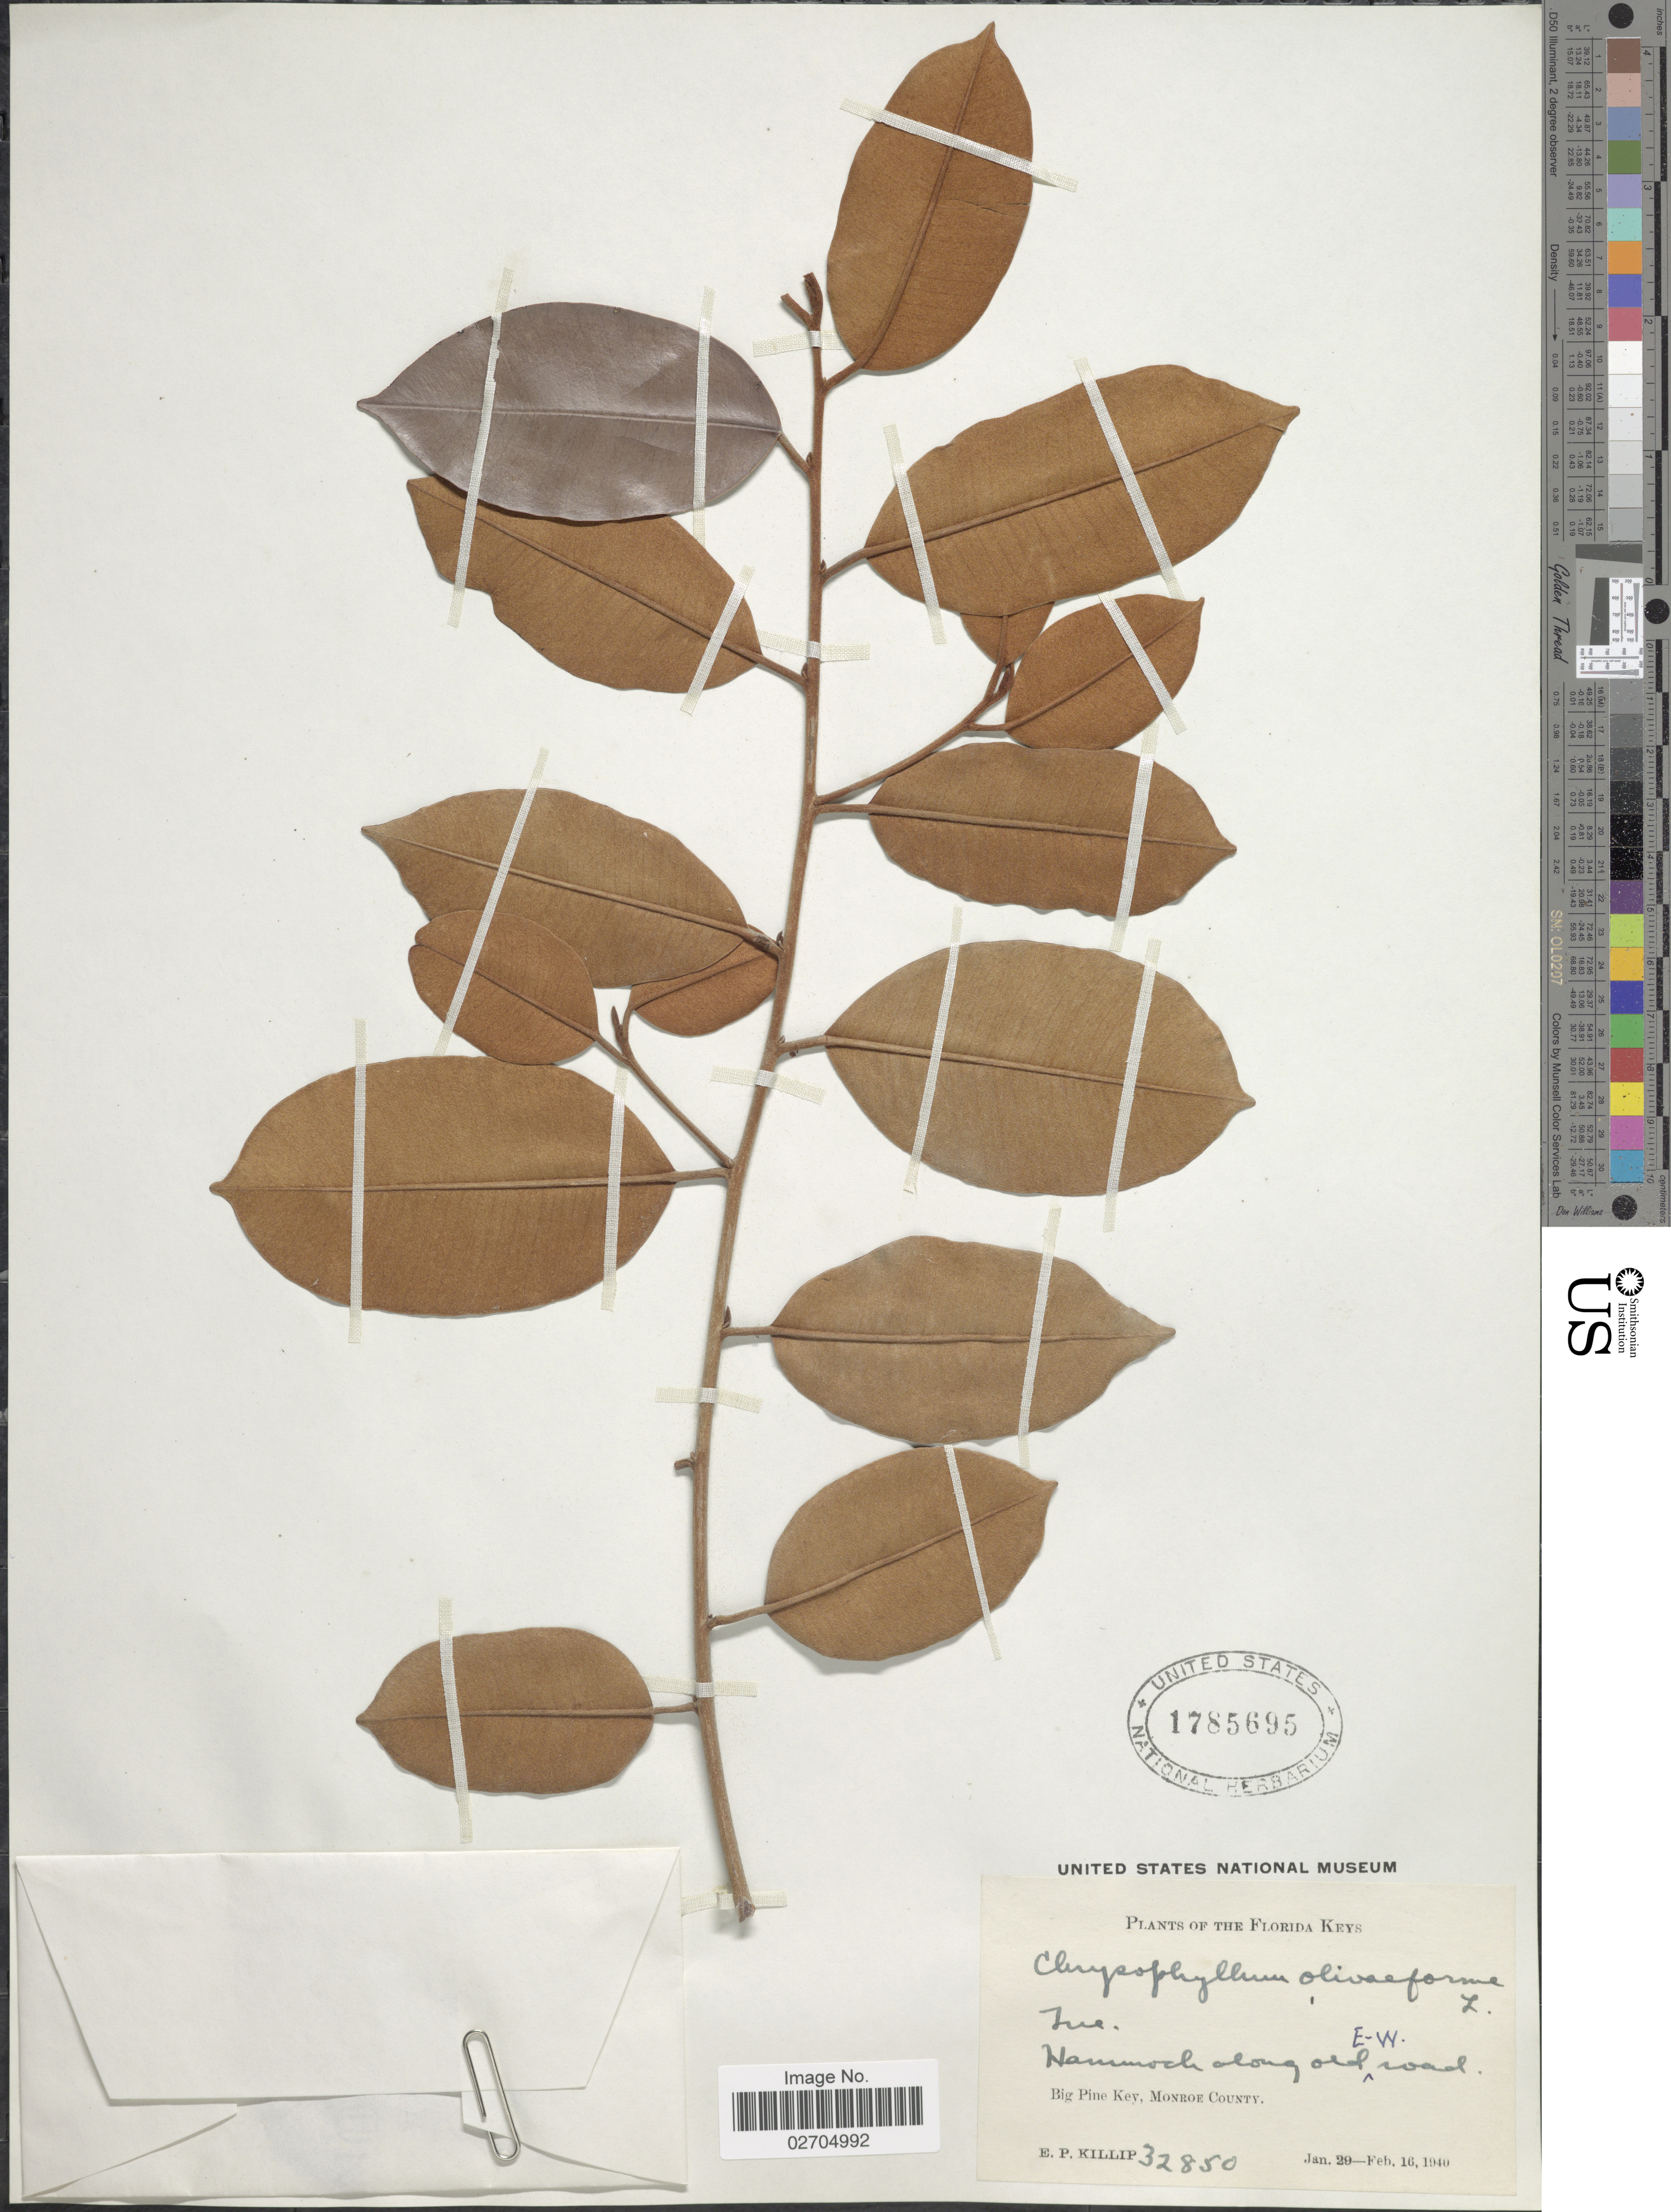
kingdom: Plantae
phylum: Tracheophyta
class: Magnoliopsida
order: Ericales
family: Sapotaceae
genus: Chrysophyllum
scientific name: Chrysophyllum oliviforme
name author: L.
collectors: E. P. Killip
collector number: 32850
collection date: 1940-01-29/1940-02-16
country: United States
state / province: Florida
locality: The Florida Keys, Big Pine Key, Monroe County, Hammock along old E-W. road.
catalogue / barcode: US 1785695